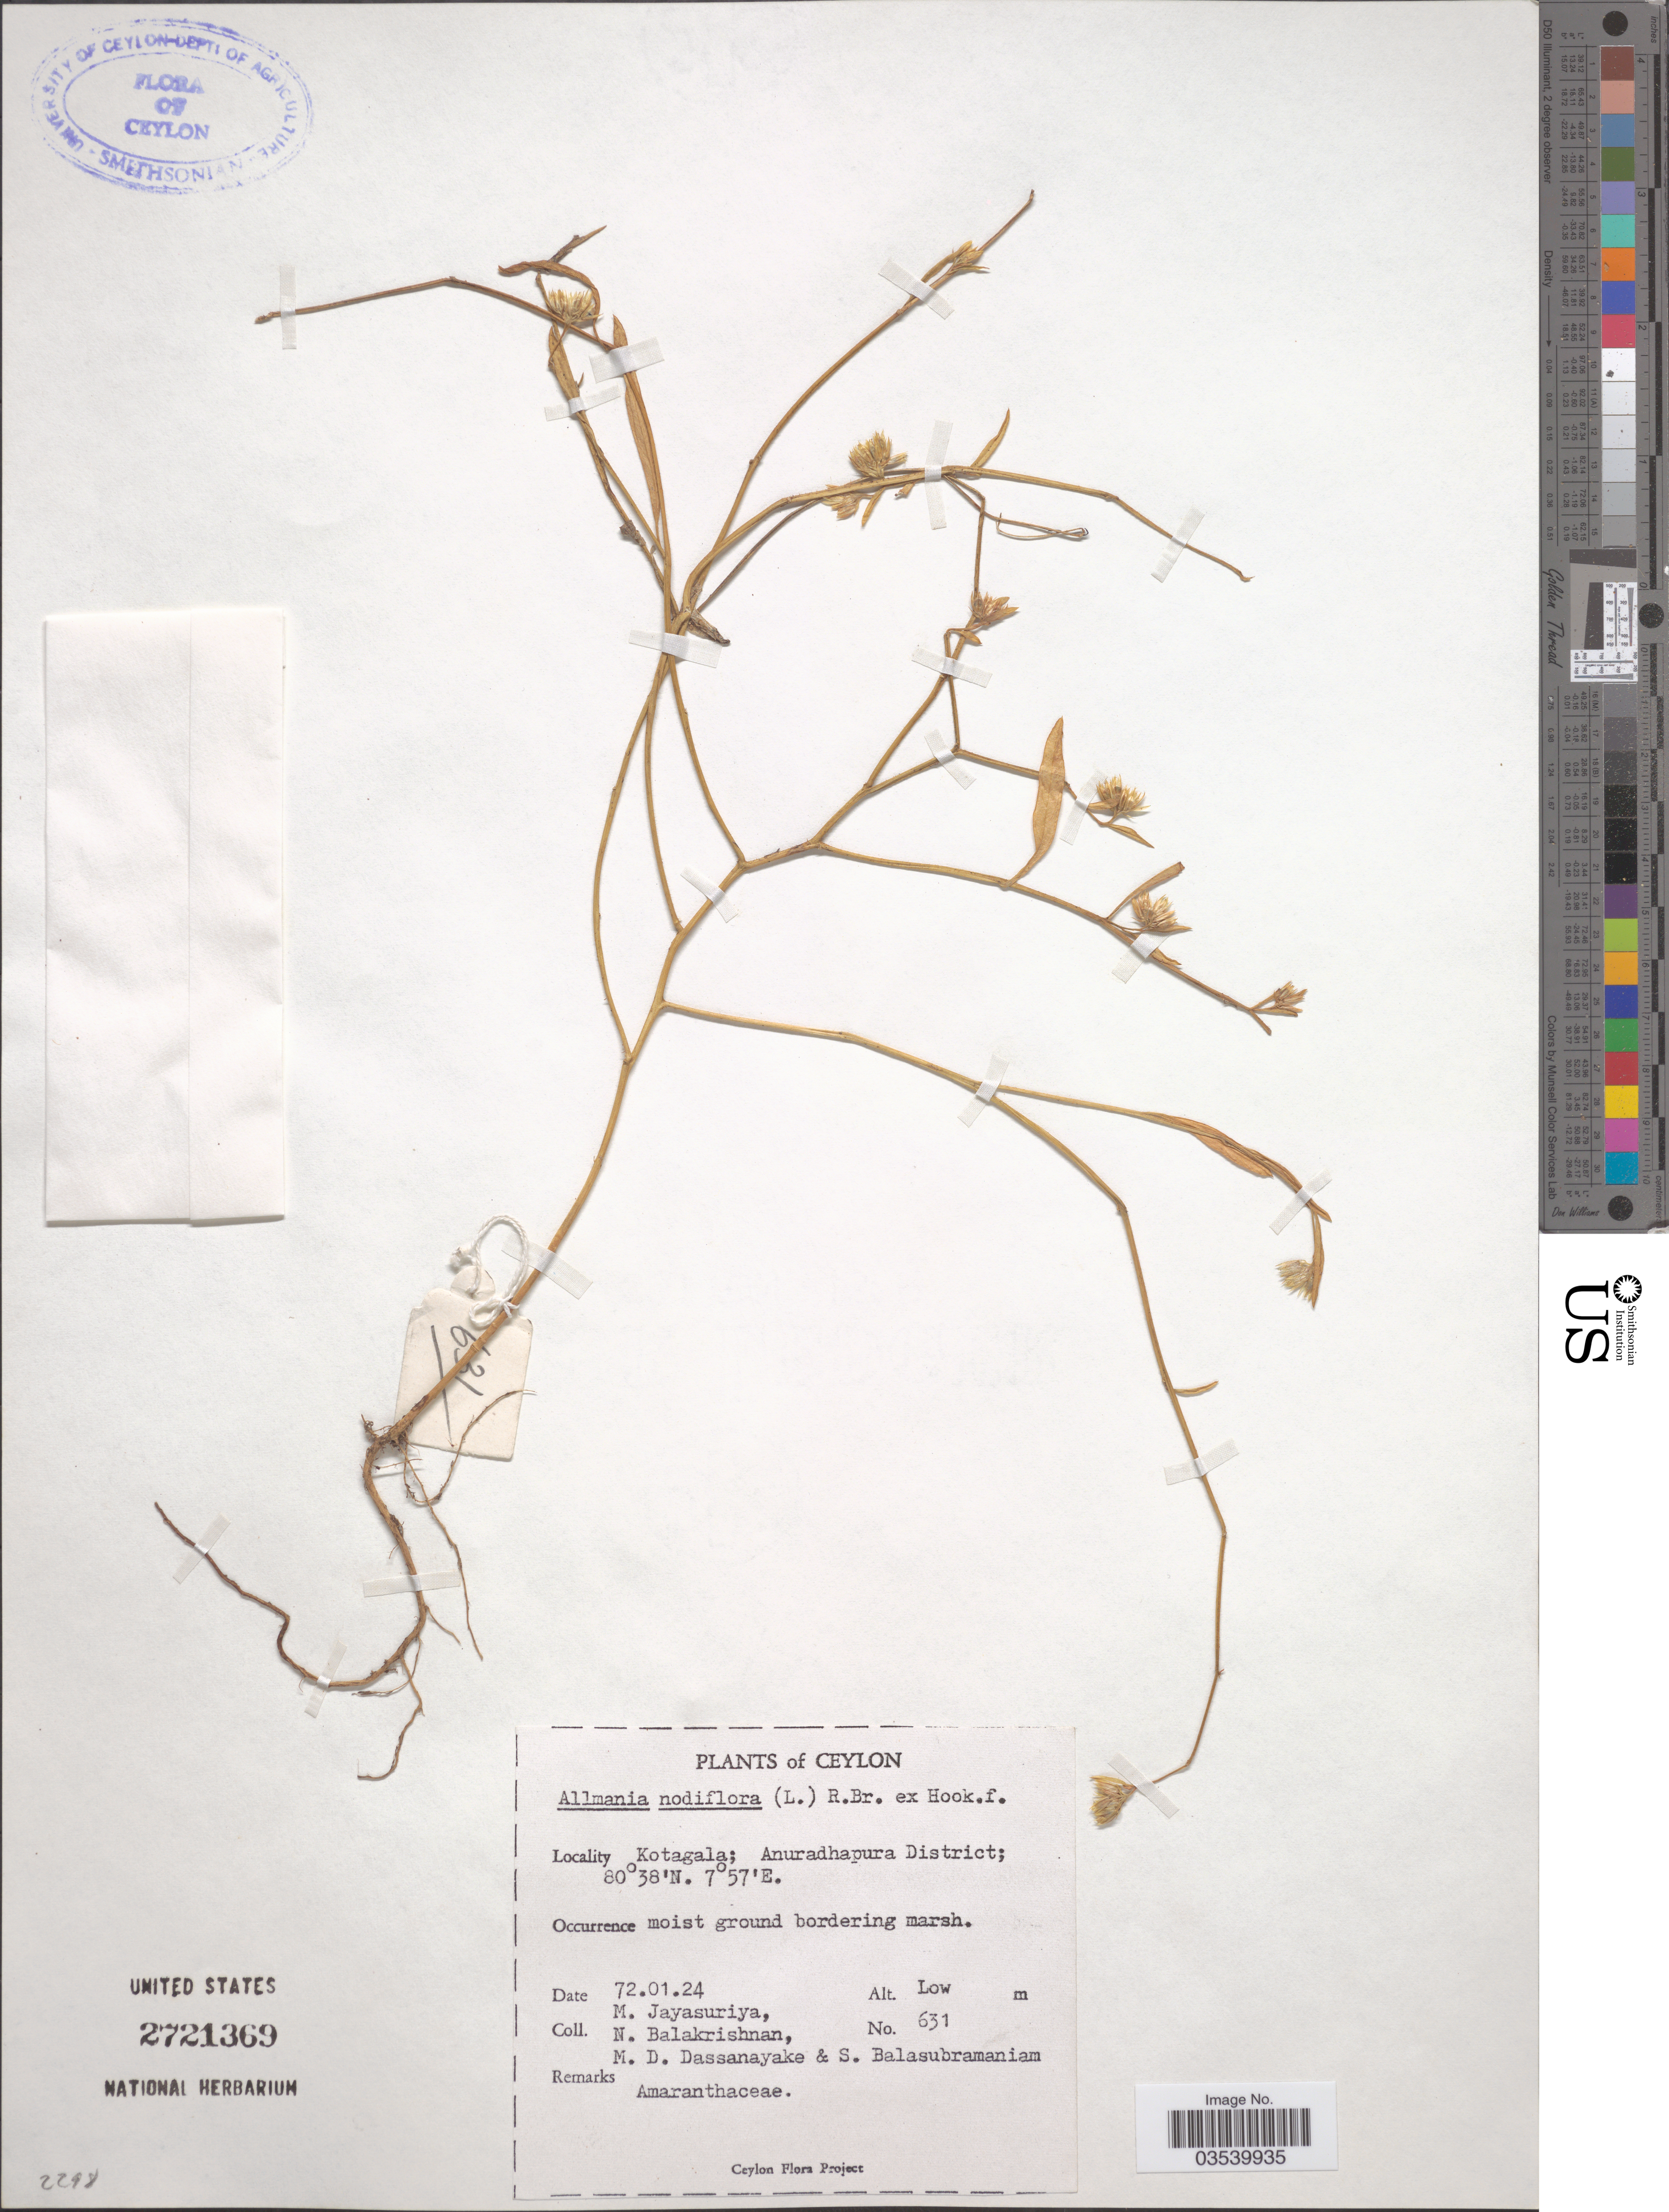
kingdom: Plantae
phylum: Tracheophyta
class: Magnoliopsida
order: Caryophyllales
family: Amaranthaceae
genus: Allmania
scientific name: Allmania nodiflora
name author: (L.) R. Br. ex Wight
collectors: M. Jayasuriya, N. Balakrishnan, M. D. Dassanayake & S. Balasubramaniam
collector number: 631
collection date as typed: Transcribed d/m/y: 24/1/72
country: Sri Lanka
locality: Ceylon. Kotagala; Anuradhapura District.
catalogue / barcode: US 2721369